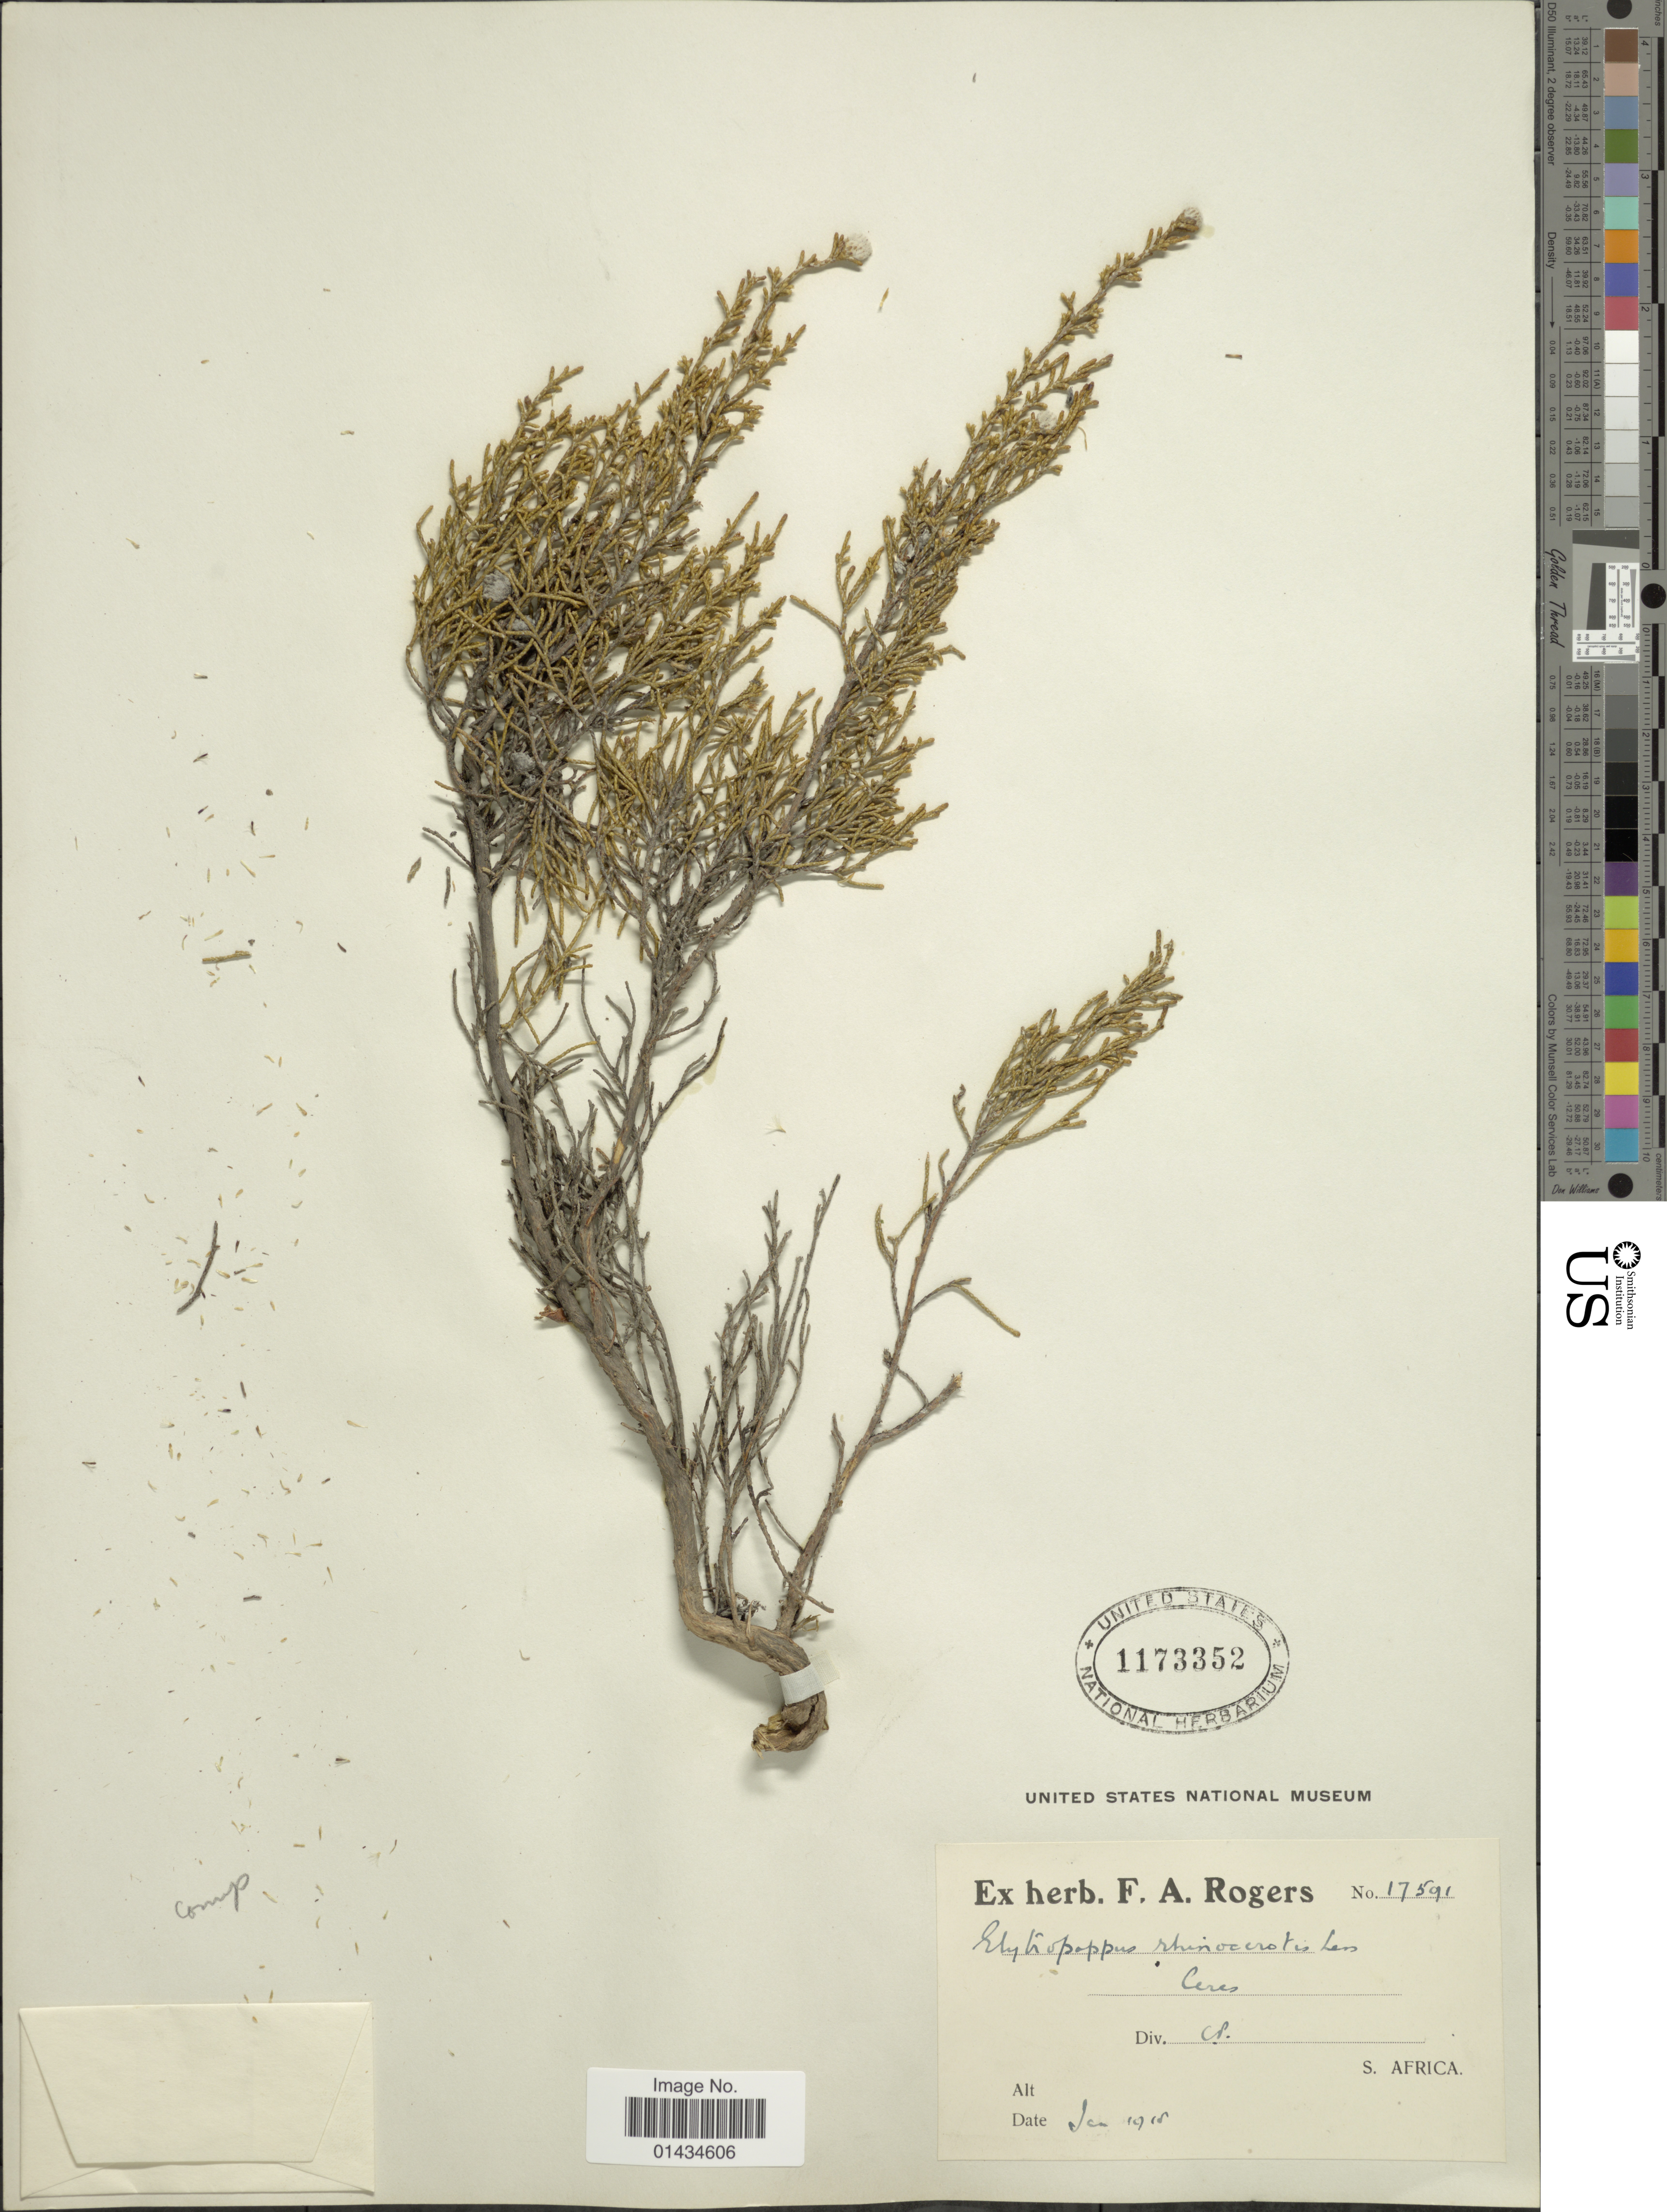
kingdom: Plantae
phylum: Tracheophyta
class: Magnoliopsida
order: Asterales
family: Asteraceae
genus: Elytropappus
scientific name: Elytropappus rhinocerotis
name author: (L. f.) Less.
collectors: ex herb. F. A. Rogers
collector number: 17591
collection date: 1918-01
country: South Africa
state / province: Western Cape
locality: Ceres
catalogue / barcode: US 1173352